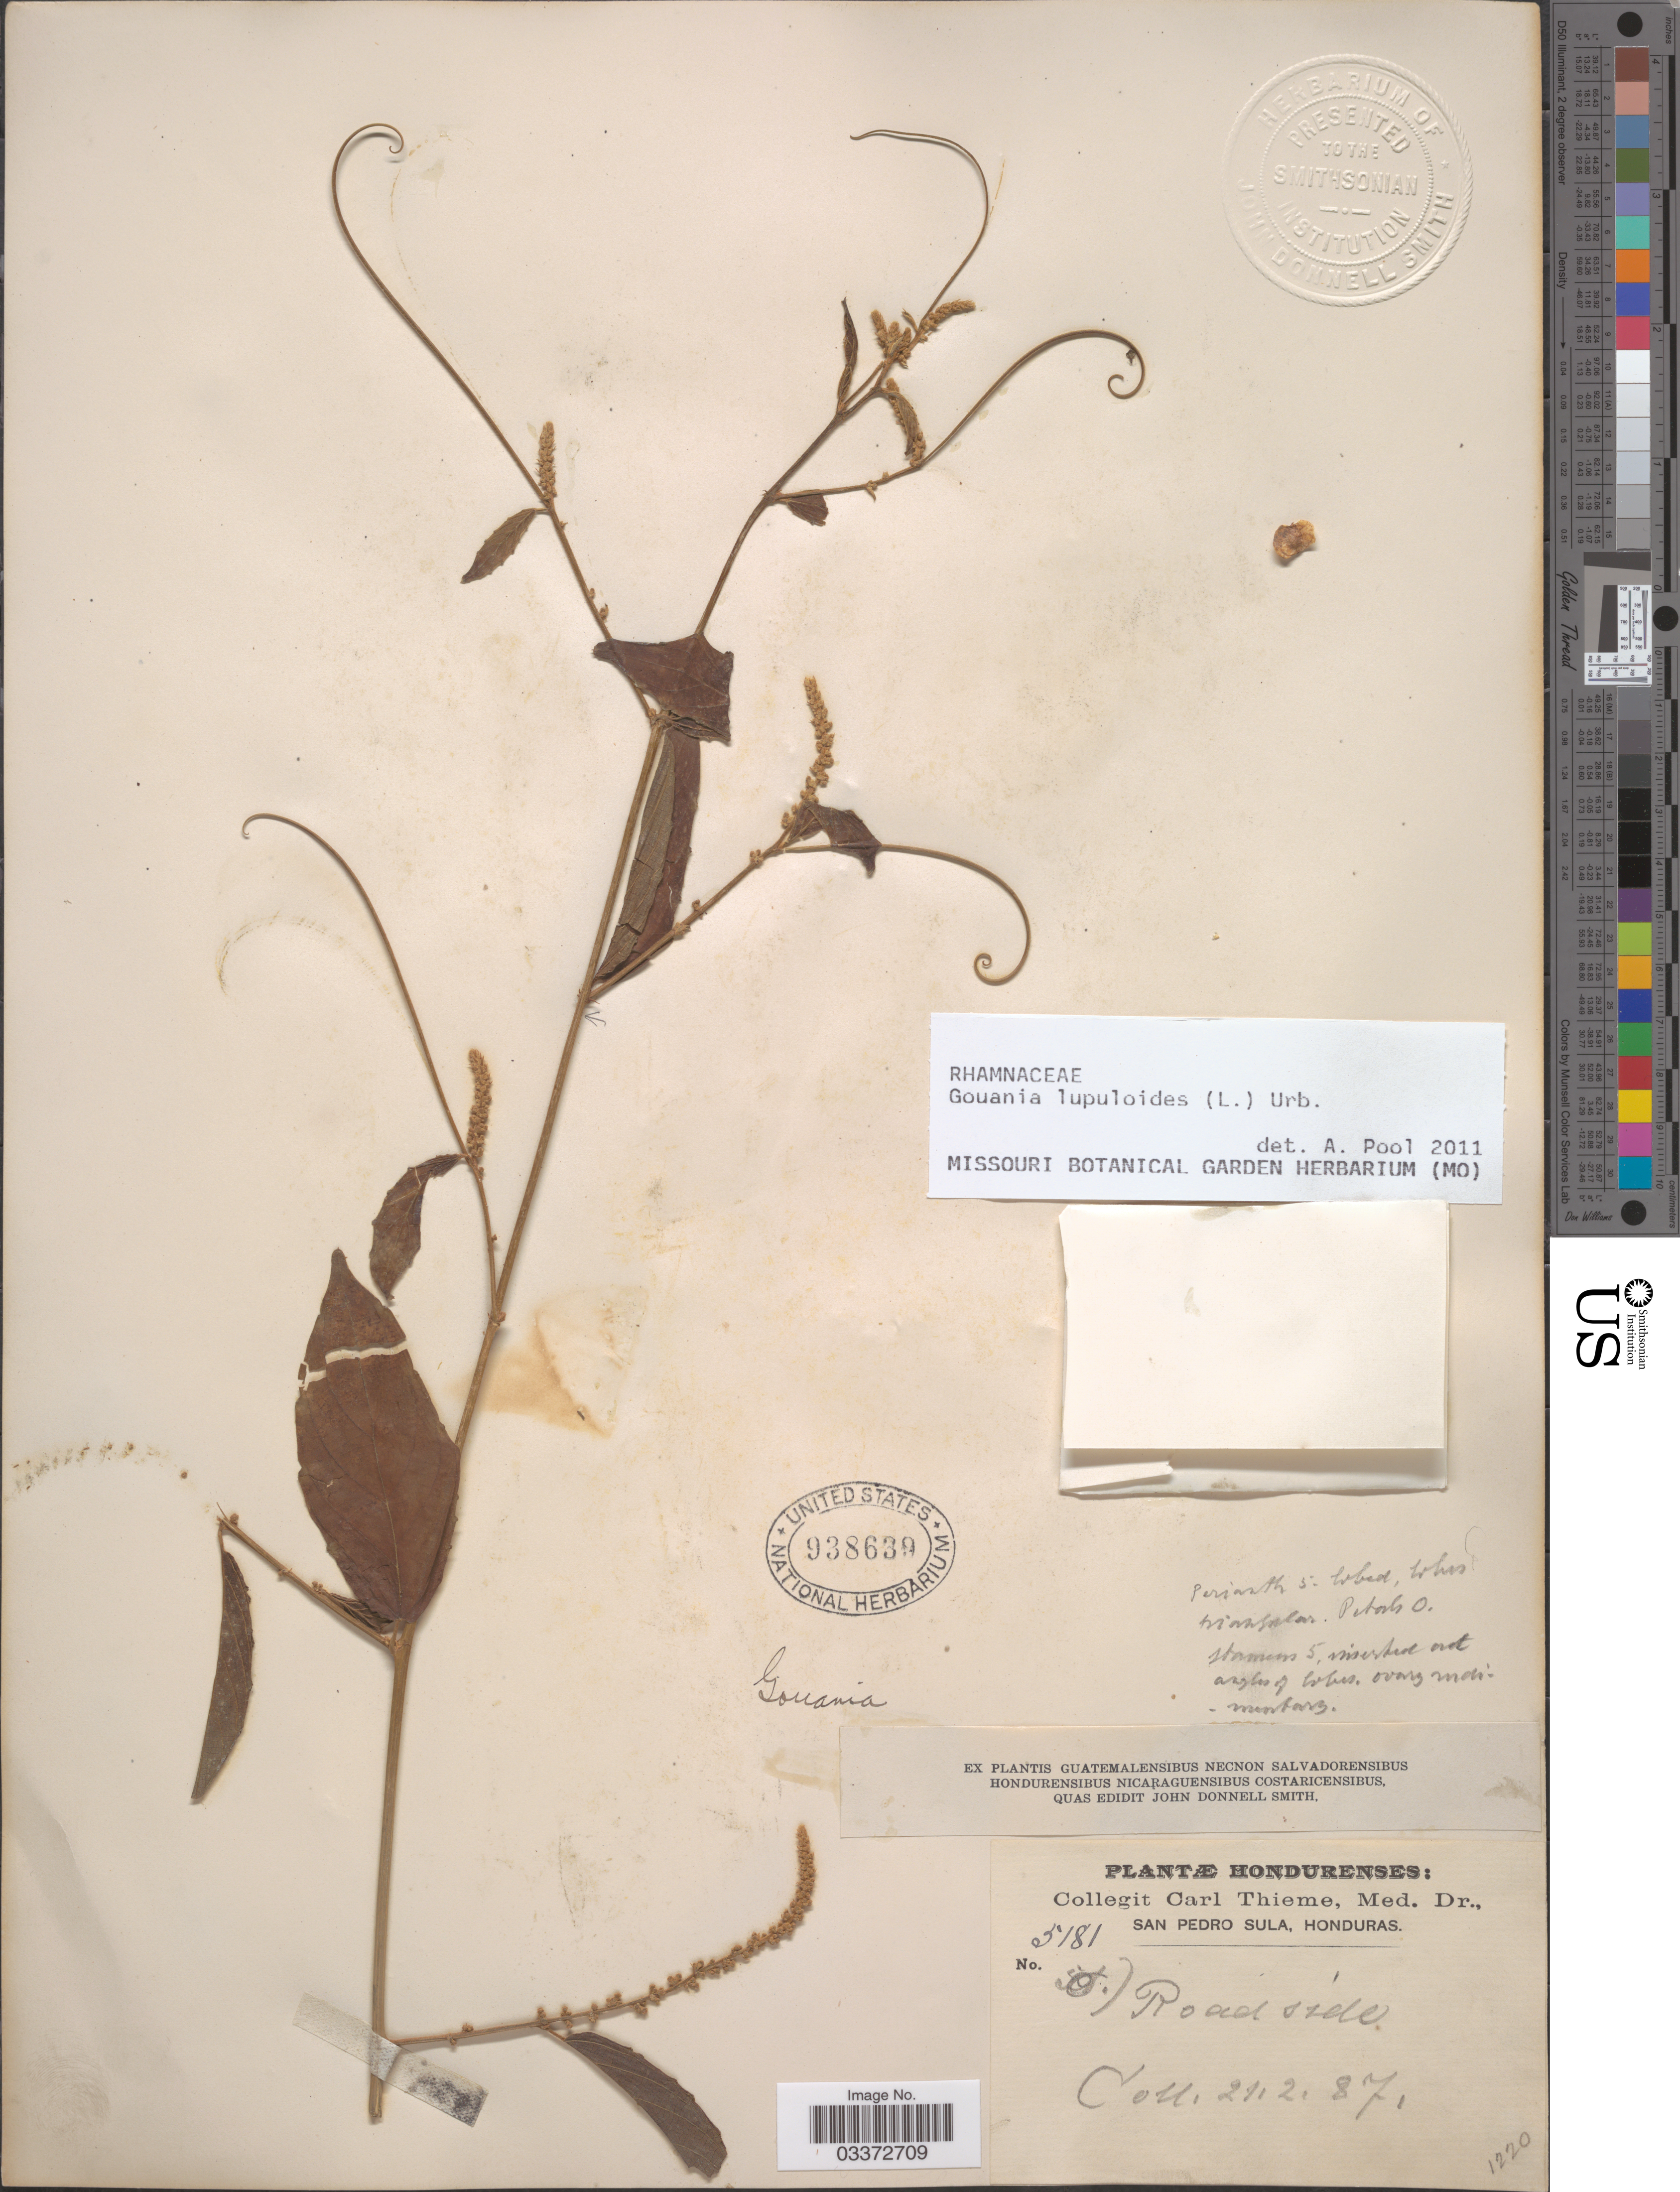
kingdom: Plantae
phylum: Tracheophyta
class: Magnoliopsida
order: Rosales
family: Rhamnaceae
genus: Gouania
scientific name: Gouania lupuloides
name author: (L.) Urb.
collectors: C. Thieme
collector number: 5181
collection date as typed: Transcribed d/m/y: 21/2/87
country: Honduras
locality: San Pedro Sula. Road side.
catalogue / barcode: US 938639